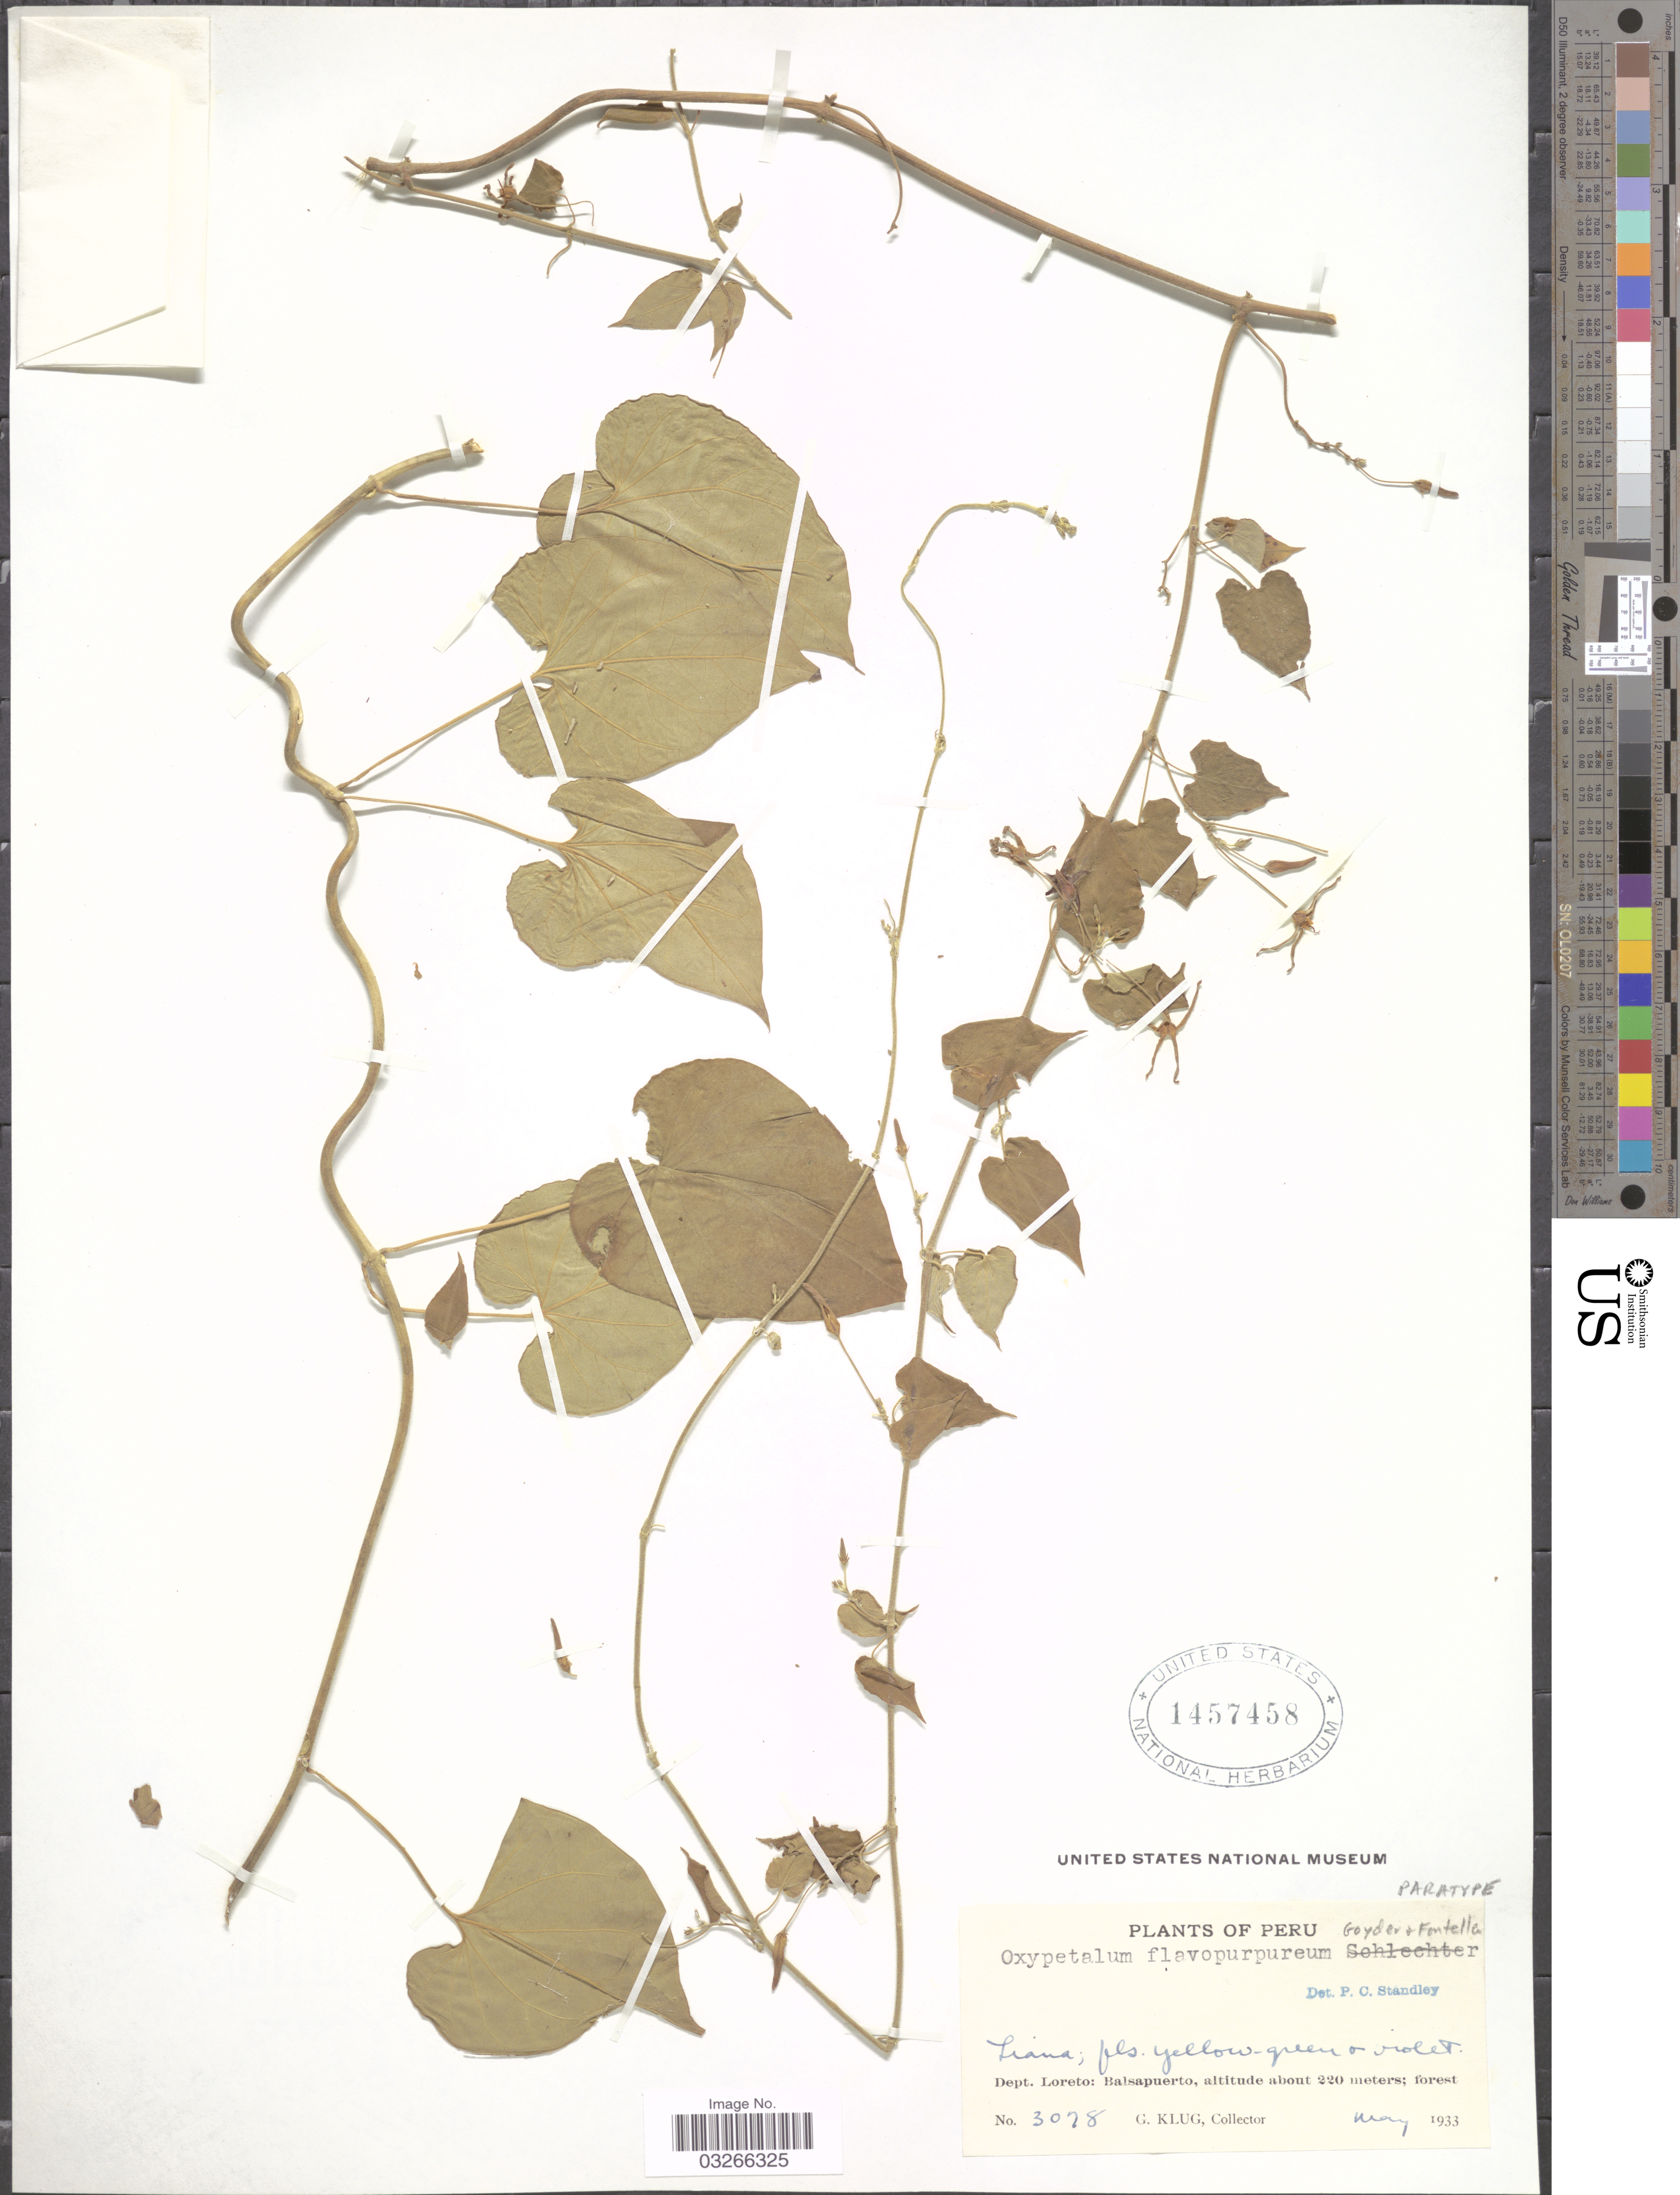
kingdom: Plantae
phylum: Tracheophyta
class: Magnoliopsida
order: Gentianales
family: Apocynaceae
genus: Oxypetalum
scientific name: Oxypetalum flavopurpureum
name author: Goyder & Fontella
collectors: G. Klug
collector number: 3078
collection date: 1933-05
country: Peru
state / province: Loreto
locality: Dept. Loreto: Balsapuerto.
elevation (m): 220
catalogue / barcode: US 1457458